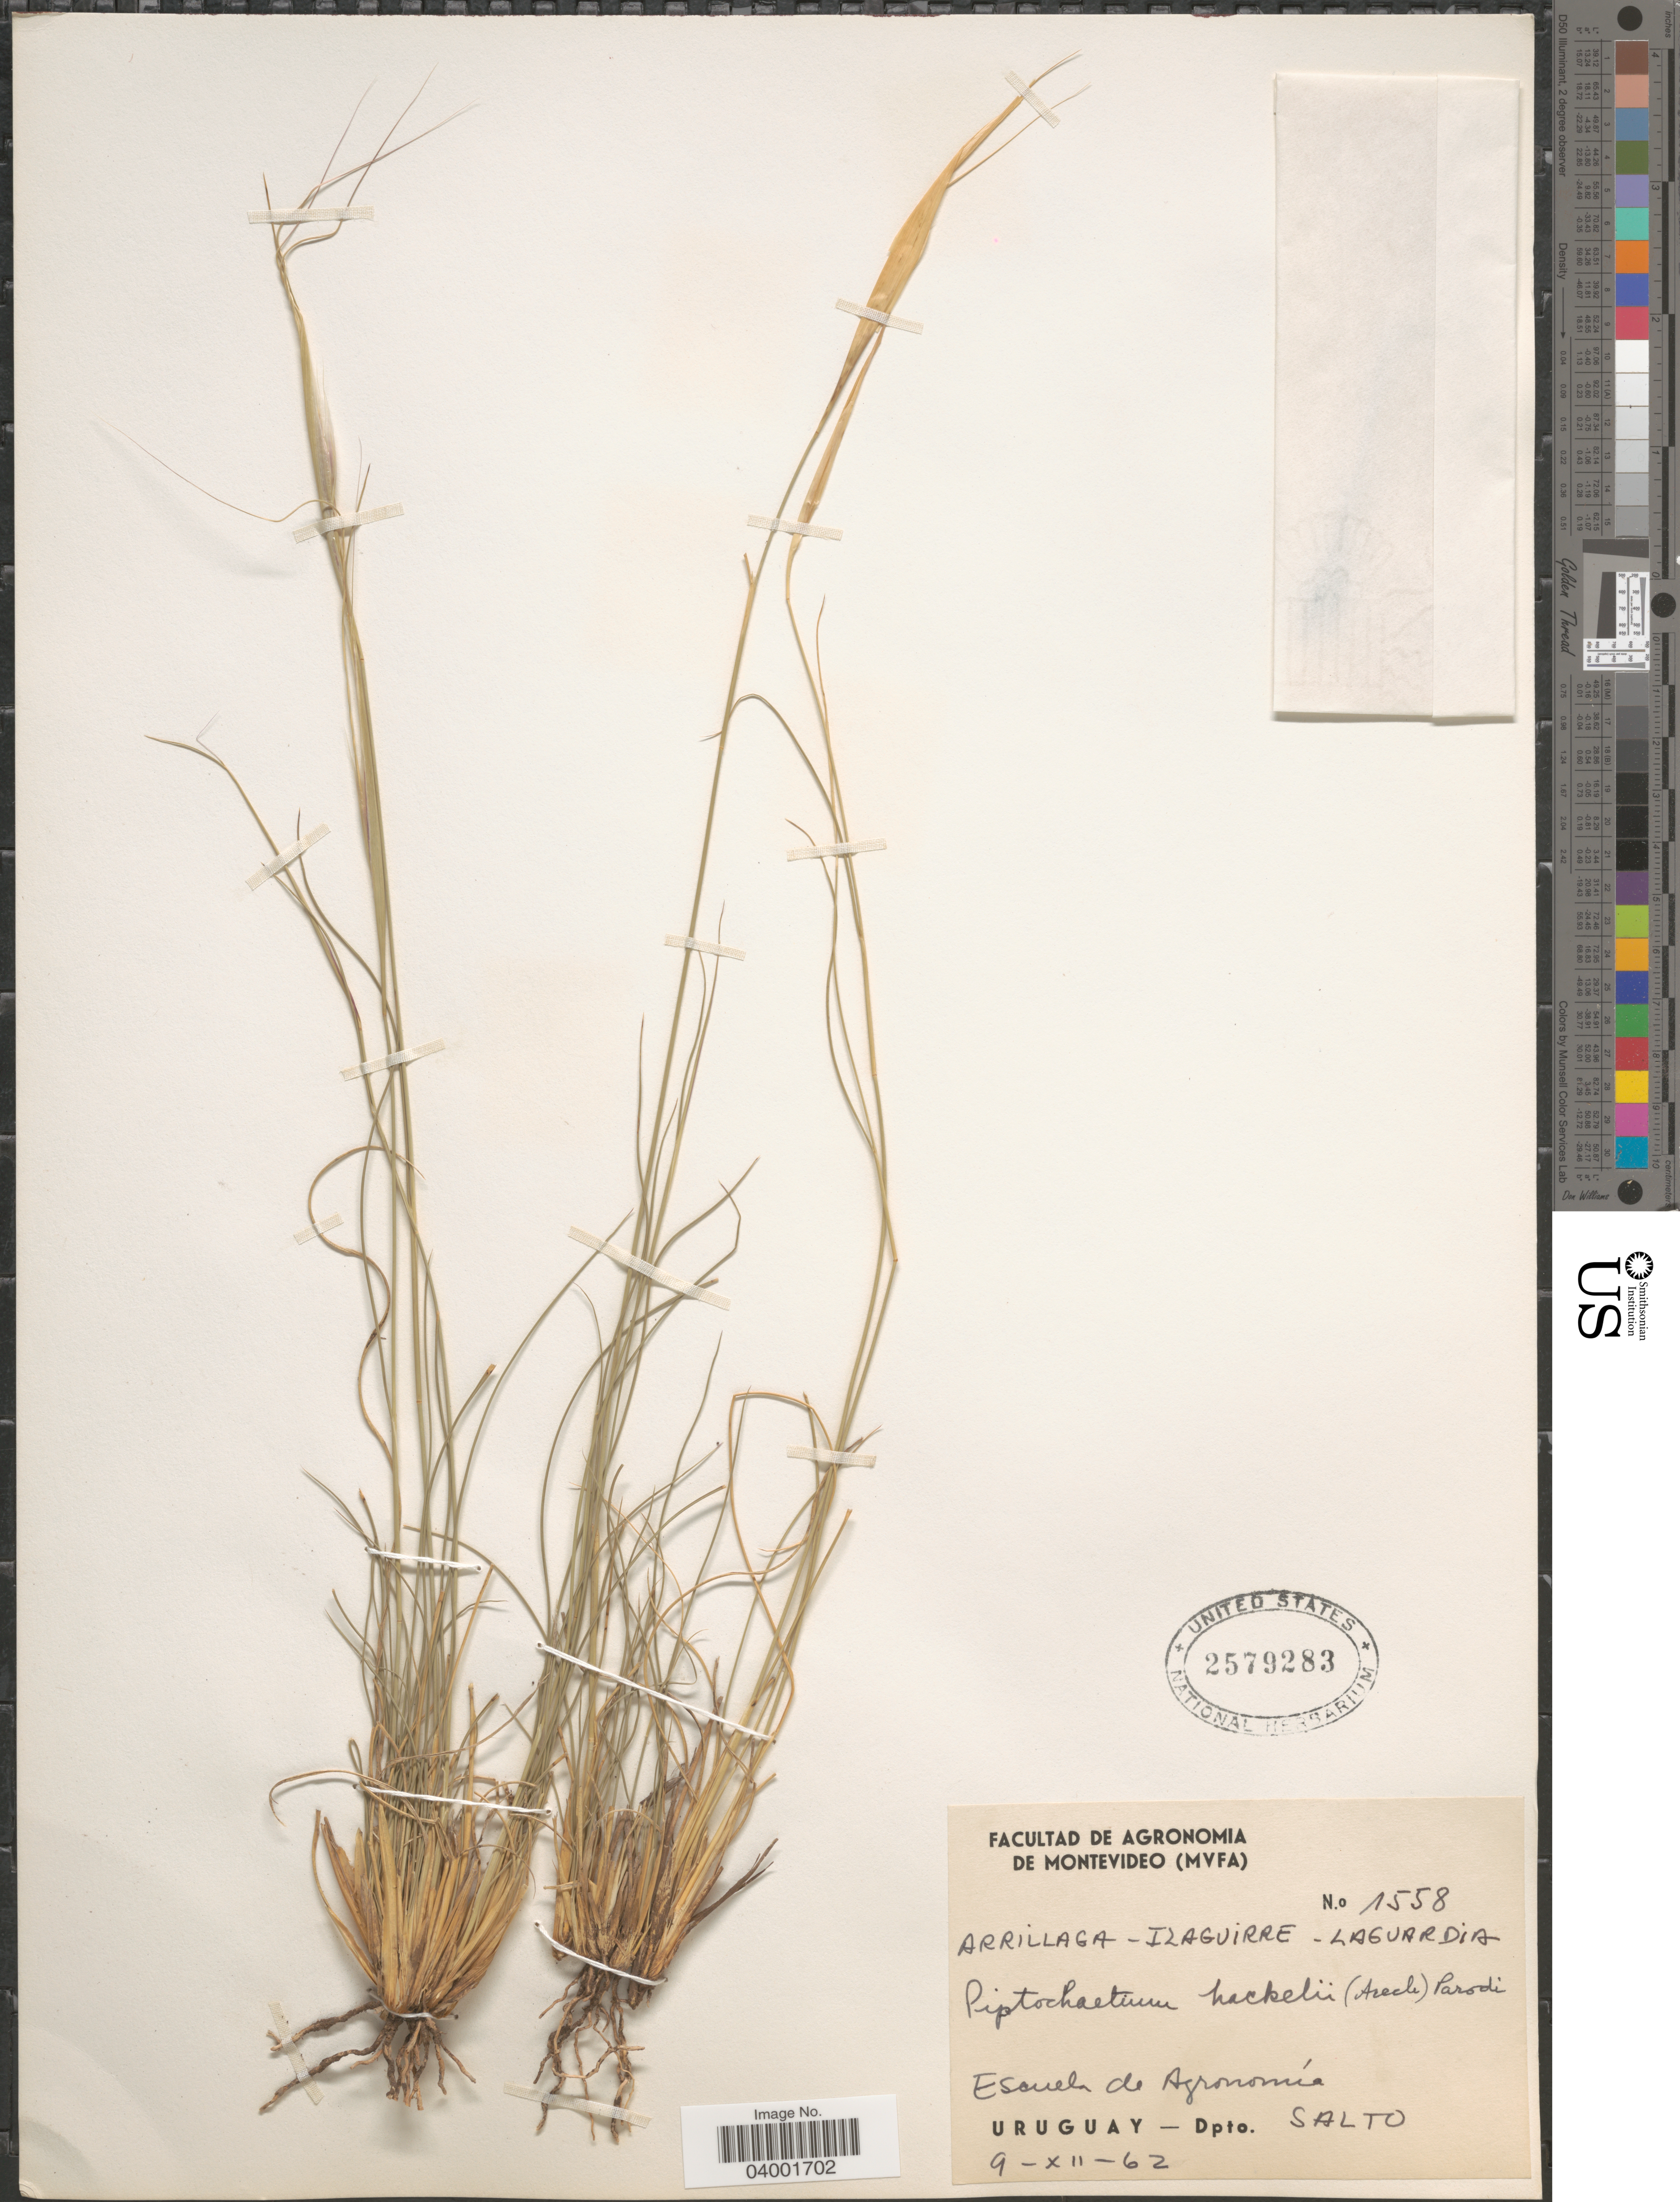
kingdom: Plantae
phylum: Tracheophyta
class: Liliopsida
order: Poales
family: Poaceae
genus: Piptochaetium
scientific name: Piptochaetium hackelii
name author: (Arechav.) Parodi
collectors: Arrillaga, Izaguirre & A. Laguardia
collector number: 1558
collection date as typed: Transcribed d/m/y: 9/12/62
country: Uruguay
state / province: Salto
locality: Escuela de Agronomía. Dpto. Salto.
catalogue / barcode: US 2579283